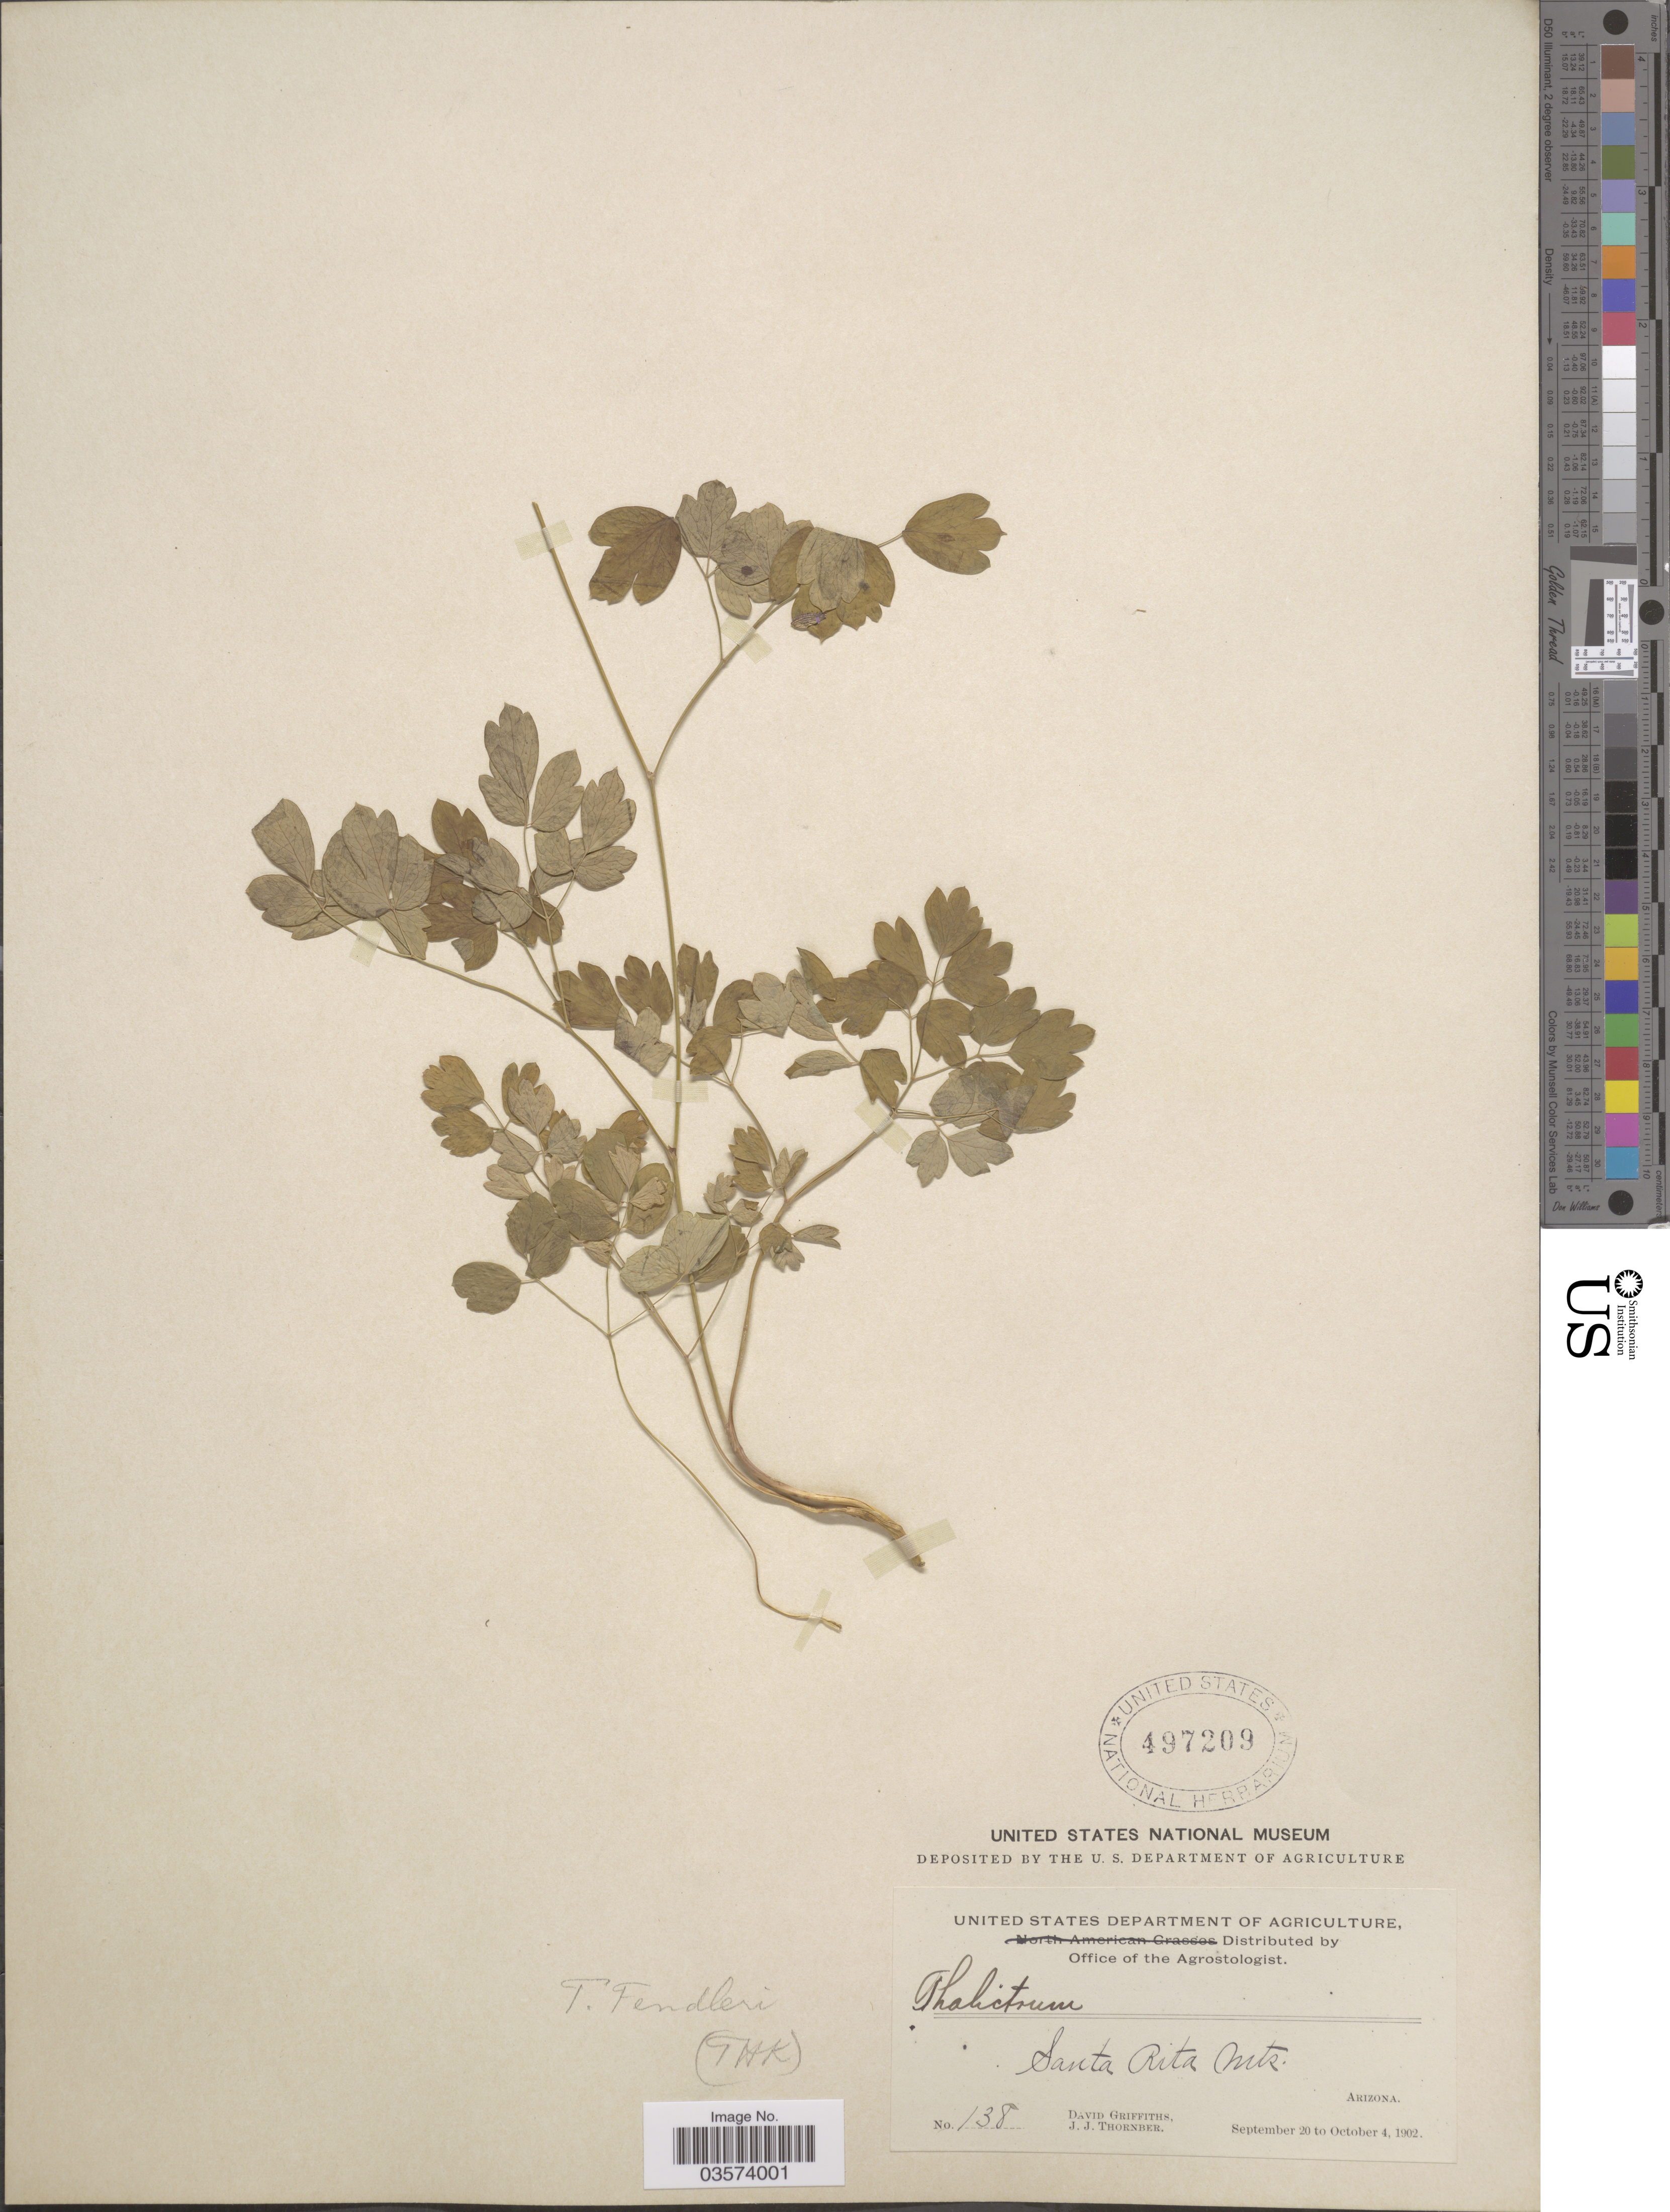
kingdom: Plantae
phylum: Tracheophyta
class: Magnoliopsida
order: Ranunculales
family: Ranunculaceae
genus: Thalictrum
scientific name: Thalictrum fendleri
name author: Engelm. ex A. Gray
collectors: D. Griffiths & J. Thornber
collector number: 138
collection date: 1902-09-20/1902-10-04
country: United States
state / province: Arizona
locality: Santa Rita Mts.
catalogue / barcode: US 497209